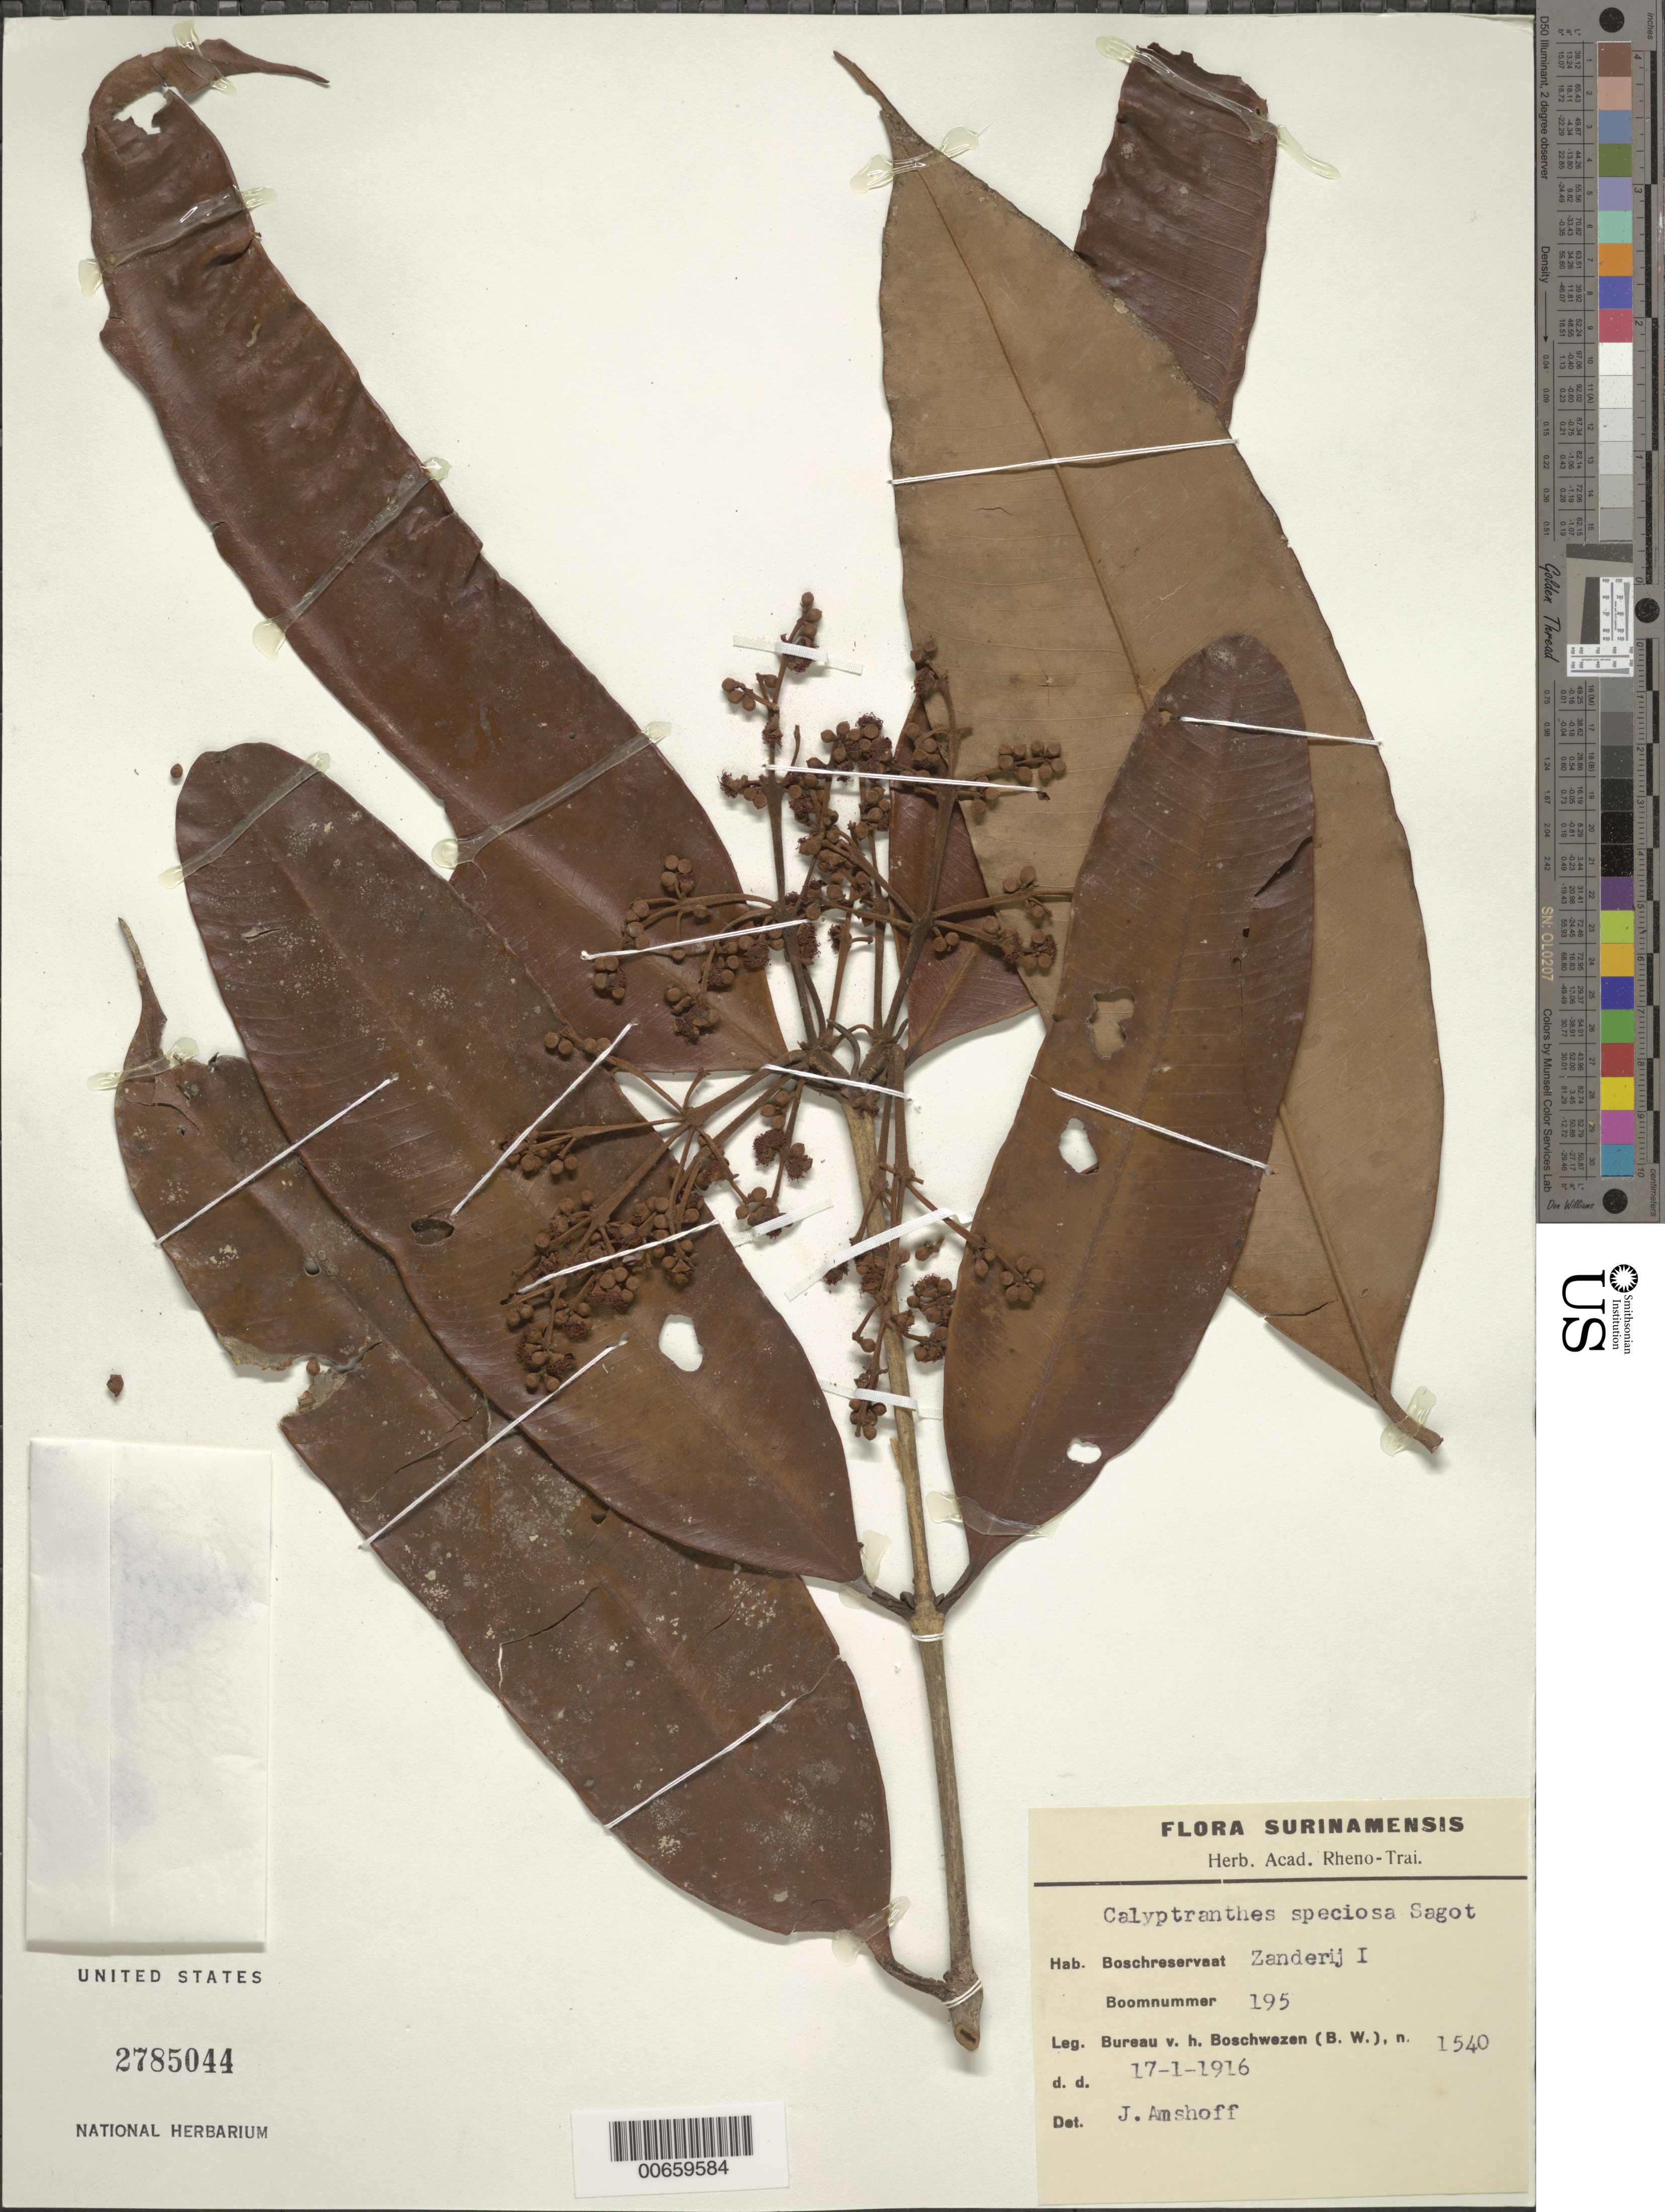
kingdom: Plantae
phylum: Tracheophyta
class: Magnoliopsida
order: Myrtales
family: Myrtaceae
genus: Myrcia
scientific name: Myrcia neospeciosa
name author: A.R. Lourenço & E. Lucas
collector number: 1540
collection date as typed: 17-Jan-16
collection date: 1916-01-17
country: Suriname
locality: Zanderij I., Forest Reserve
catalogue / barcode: US 2785044